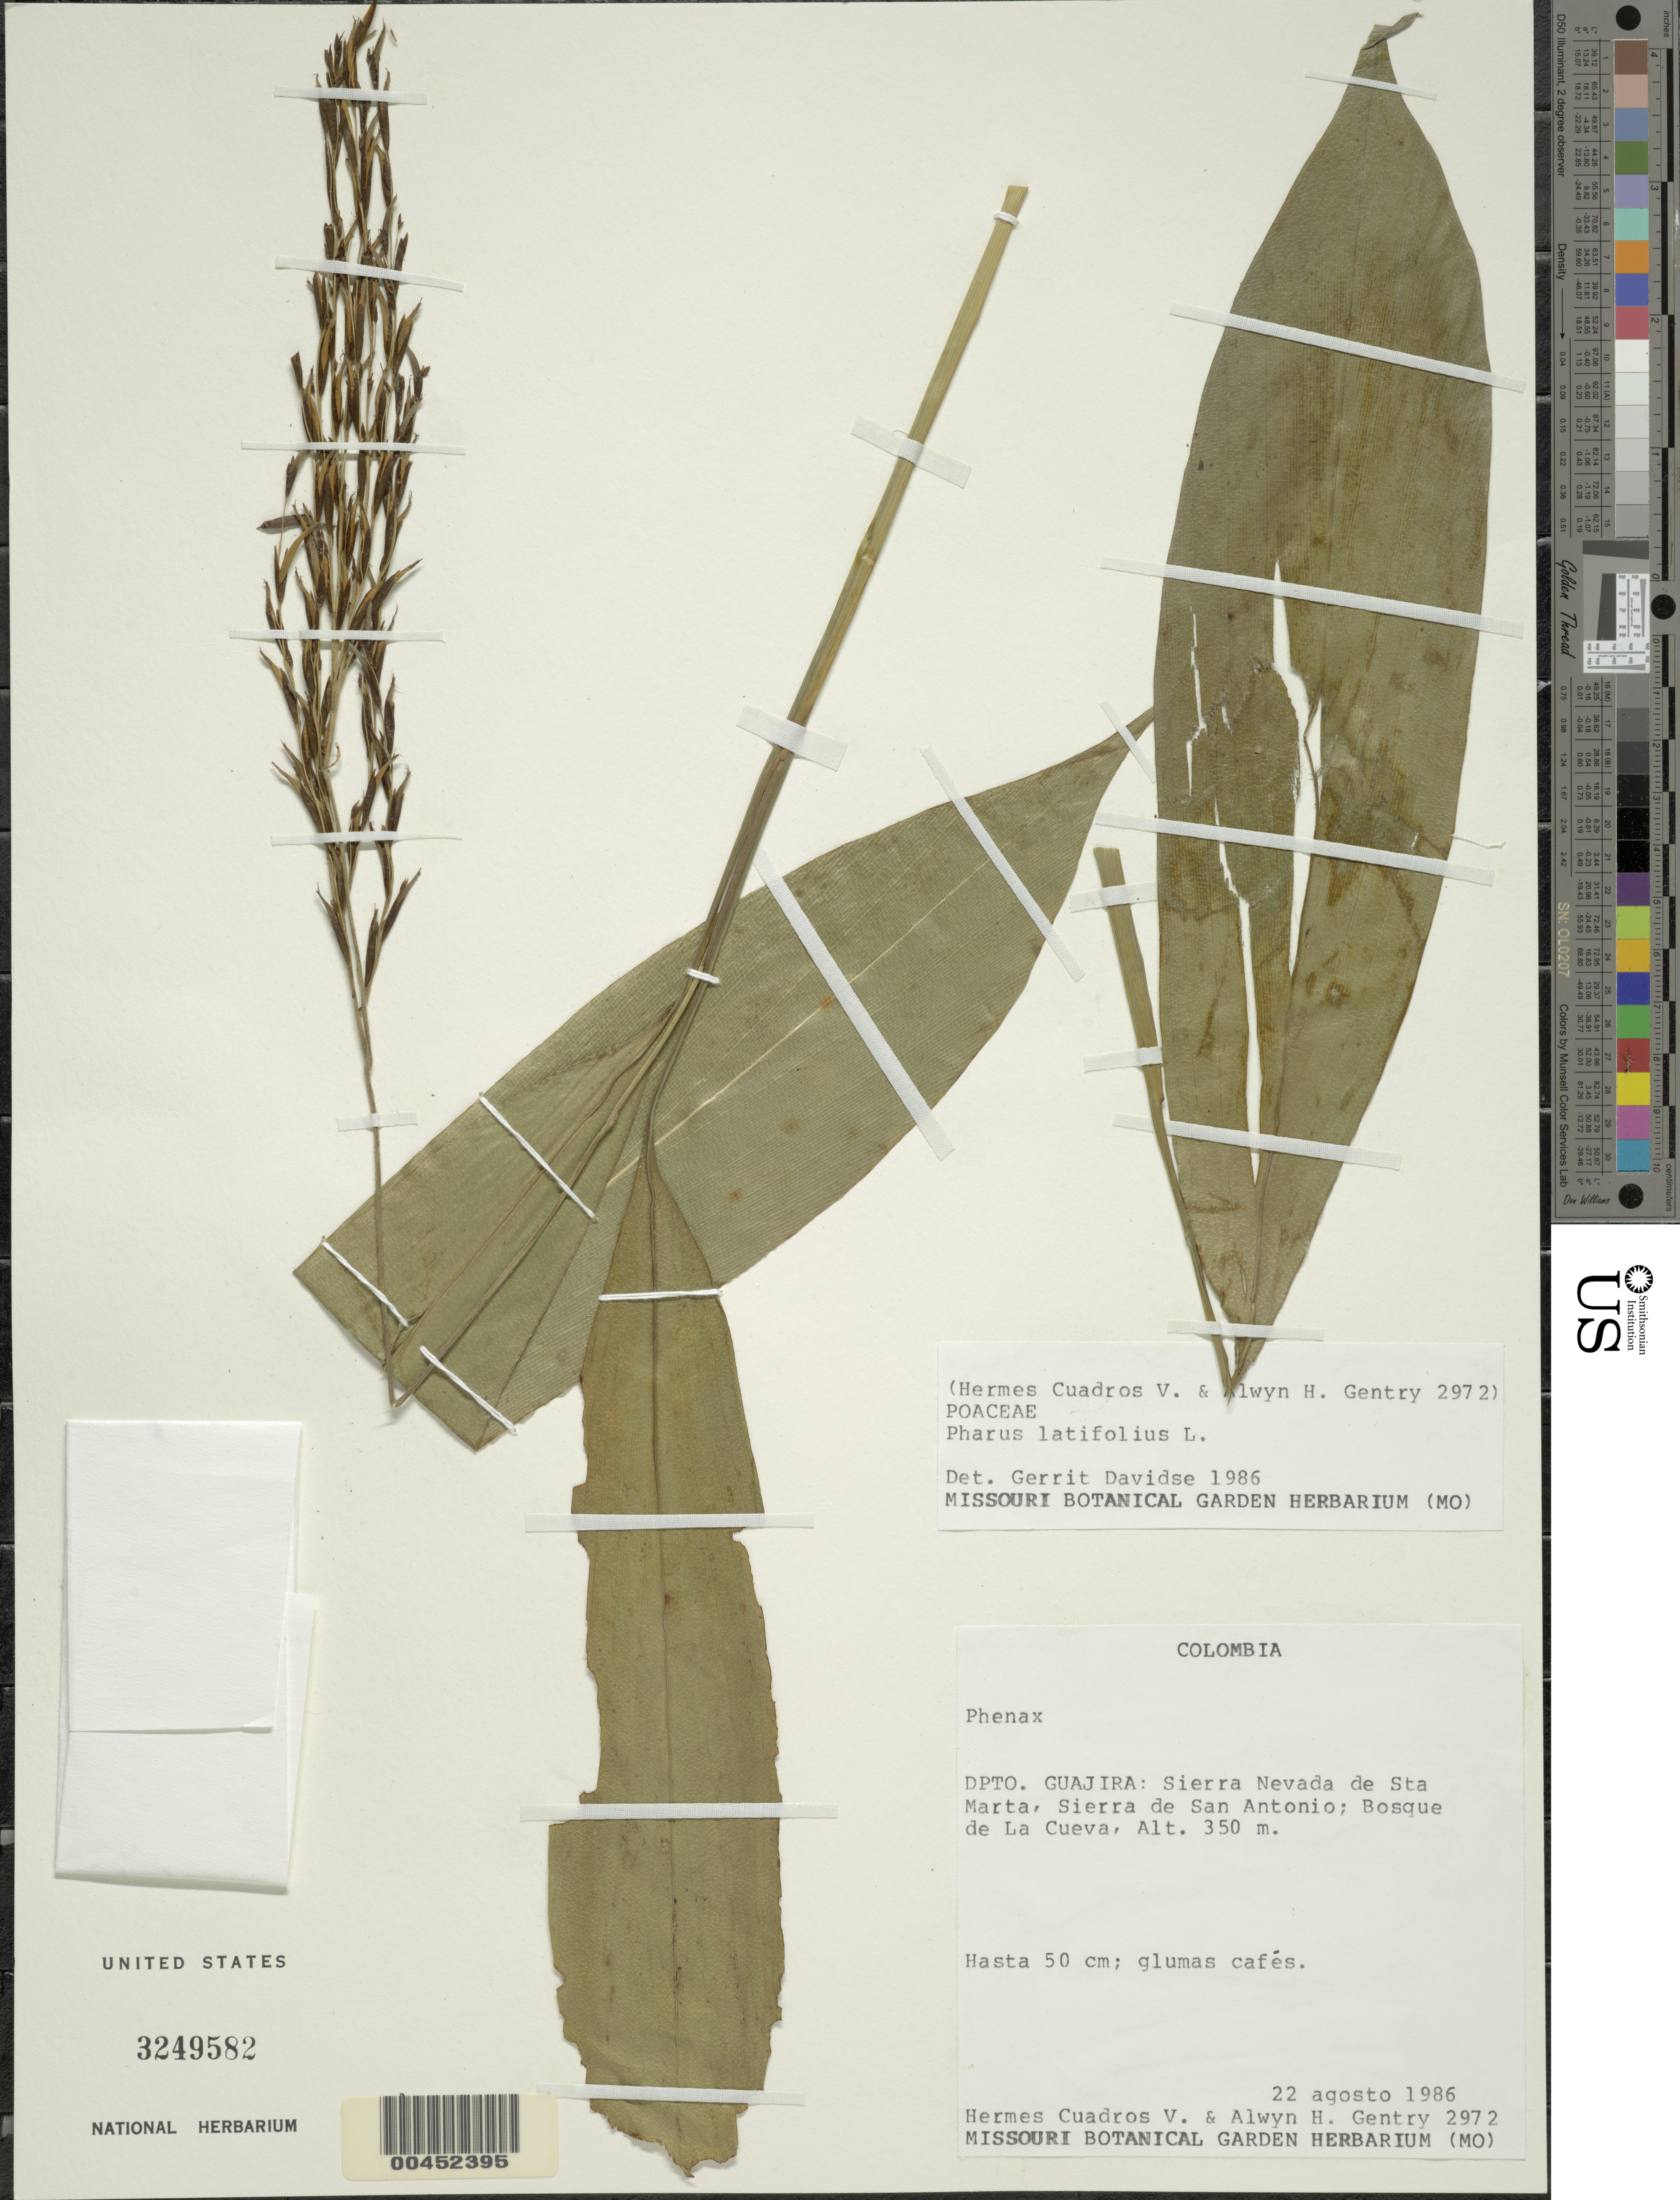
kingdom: Plantae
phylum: Tracheophyta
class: Liliopsida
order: Poales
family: Poaceae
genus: Pharus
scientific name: Pharus latifolius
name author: L.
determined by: Davidse, Gerrit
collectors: H. Cuadros V. & A. H. Gentry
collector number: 2972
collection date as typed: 22 Aug 1986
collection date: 1986-08-22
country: Colombia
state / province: La Guajira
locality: Sierra Nevada de Santa Marta, Sierra de San Antonia, Bosque de la Cueva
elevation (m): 350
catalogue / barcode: US 3249582